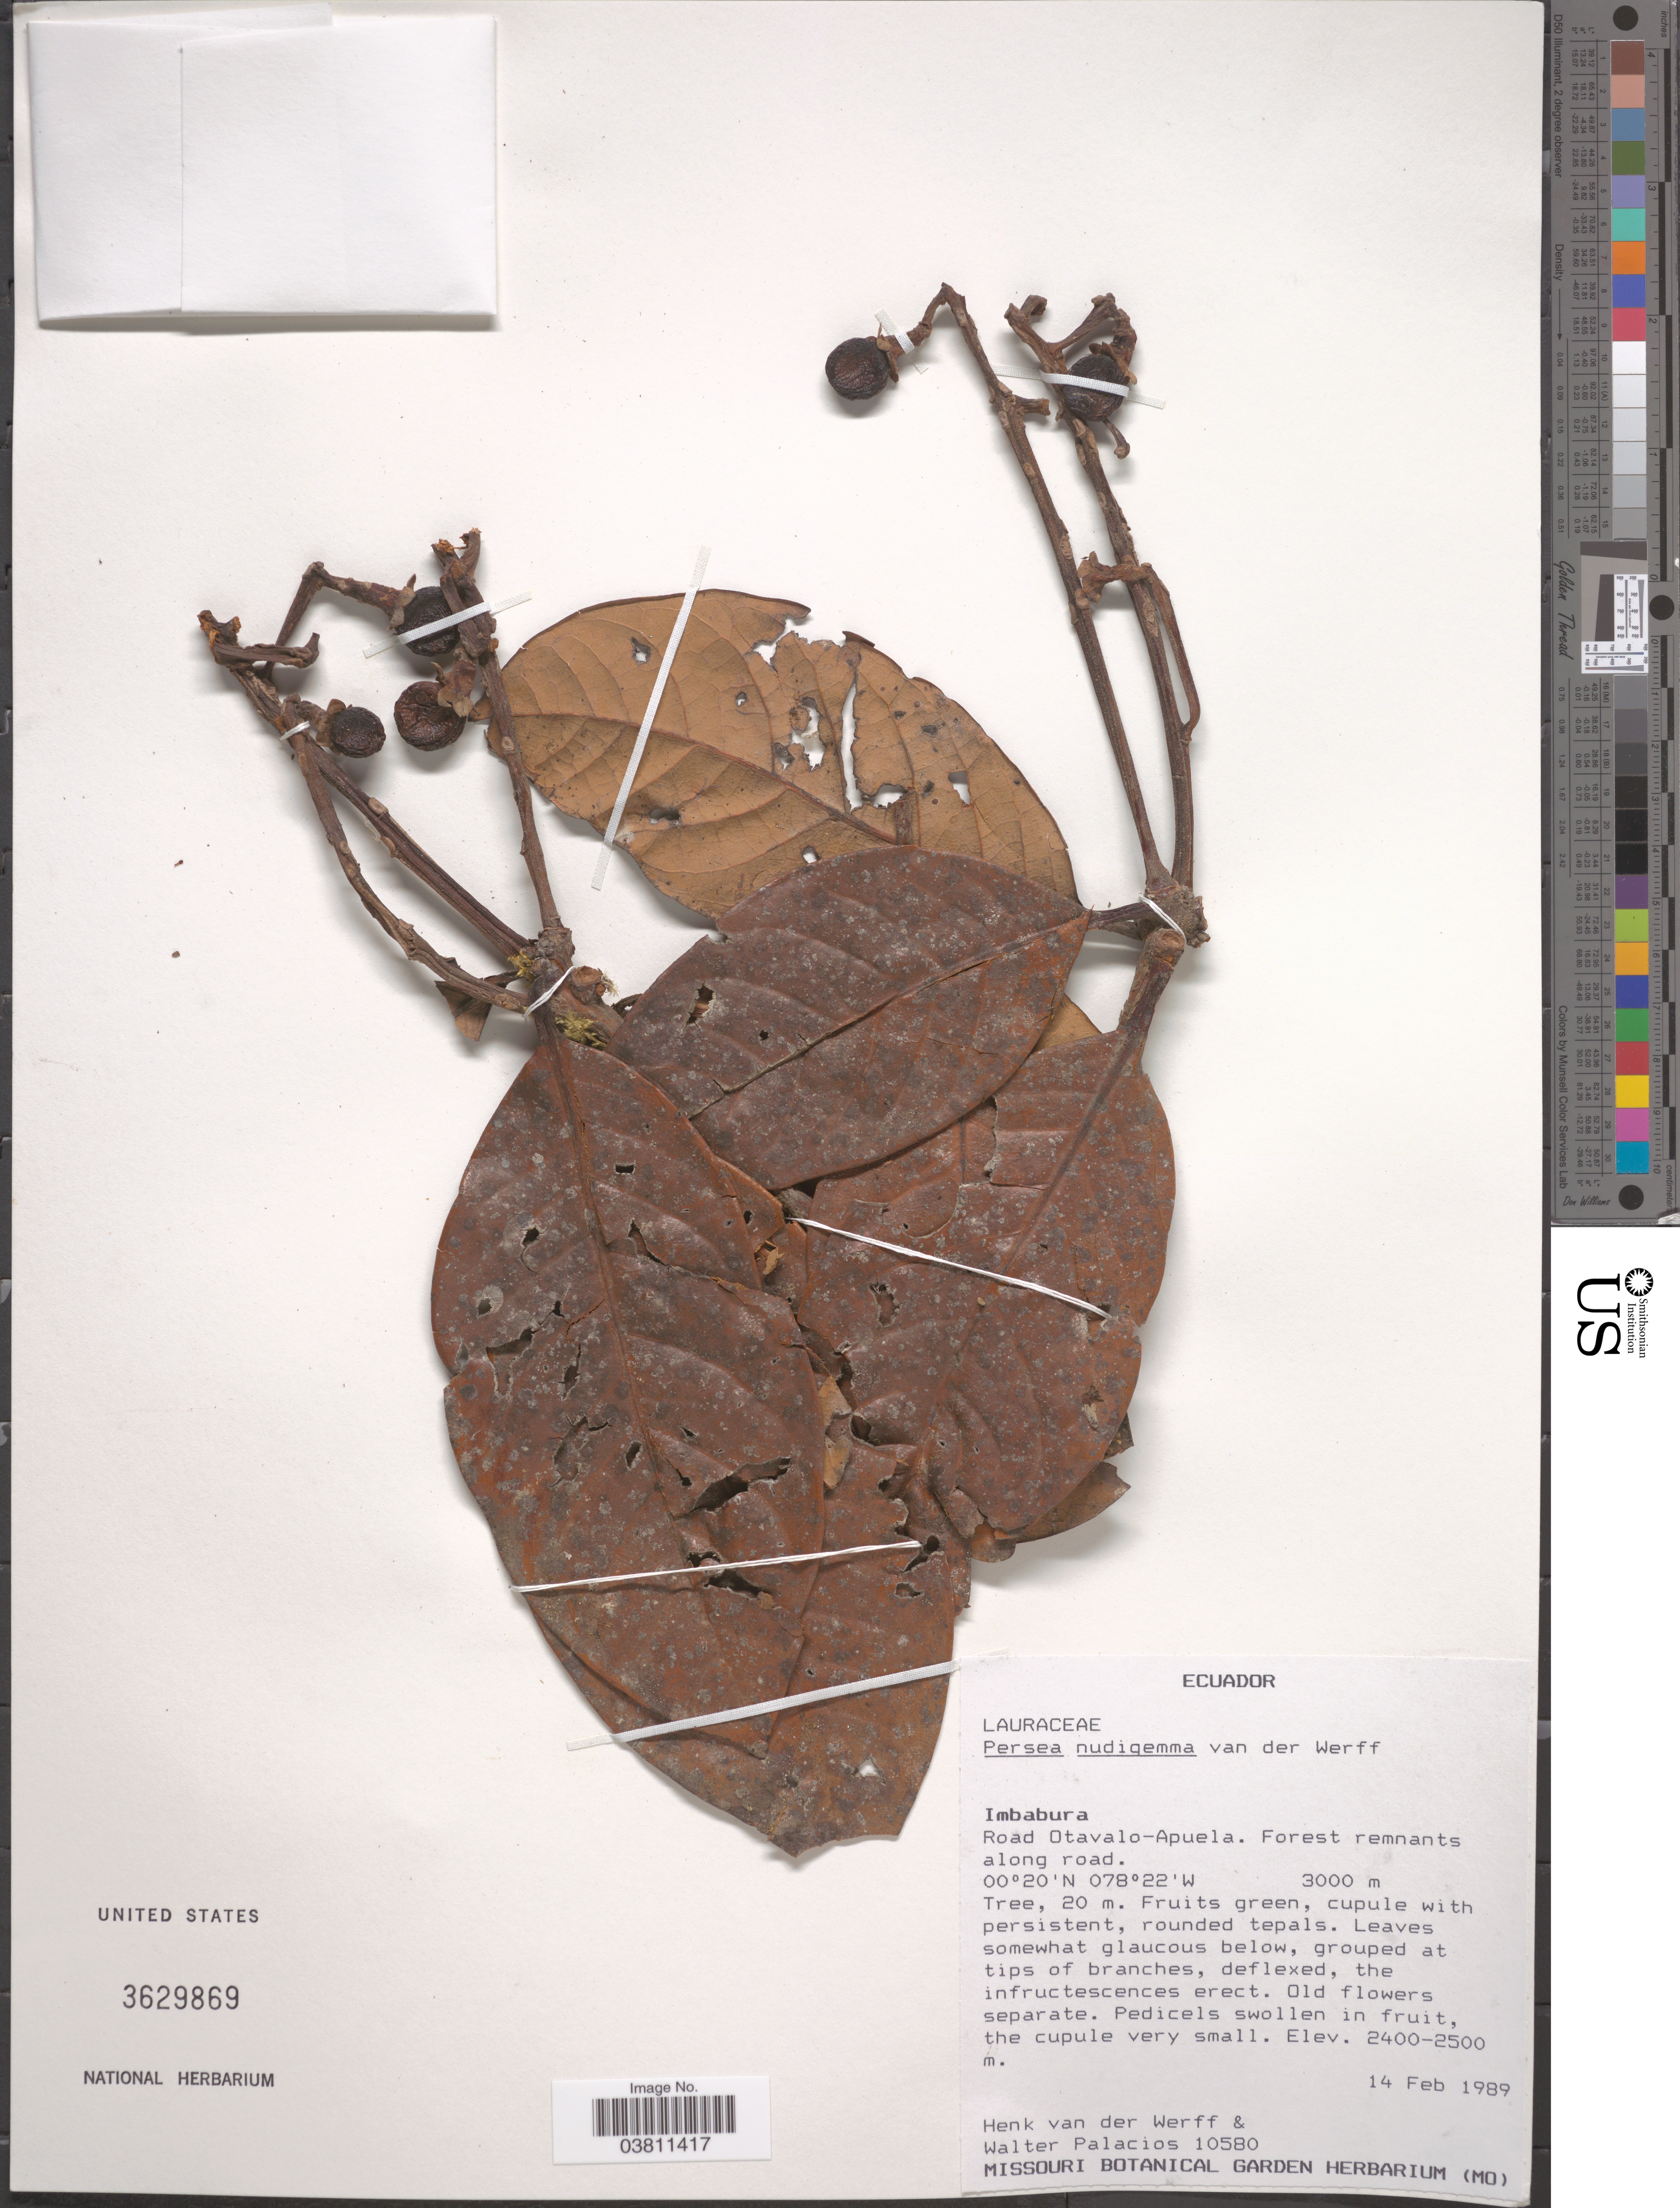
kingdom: Plantae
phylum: Tracheophyta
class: Magnoliopsida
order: Laurales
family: Lauraceae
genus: Persea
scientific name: Persea nudigemma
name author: van der Werff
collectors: H. van der Werff & W. Palacios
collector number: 10580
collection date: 1989-02-14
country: Ecuador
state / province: Imbabura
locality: Road Otavalo-Apuela. Forest remnants along road.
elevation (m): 3000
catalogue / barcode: US 3629869